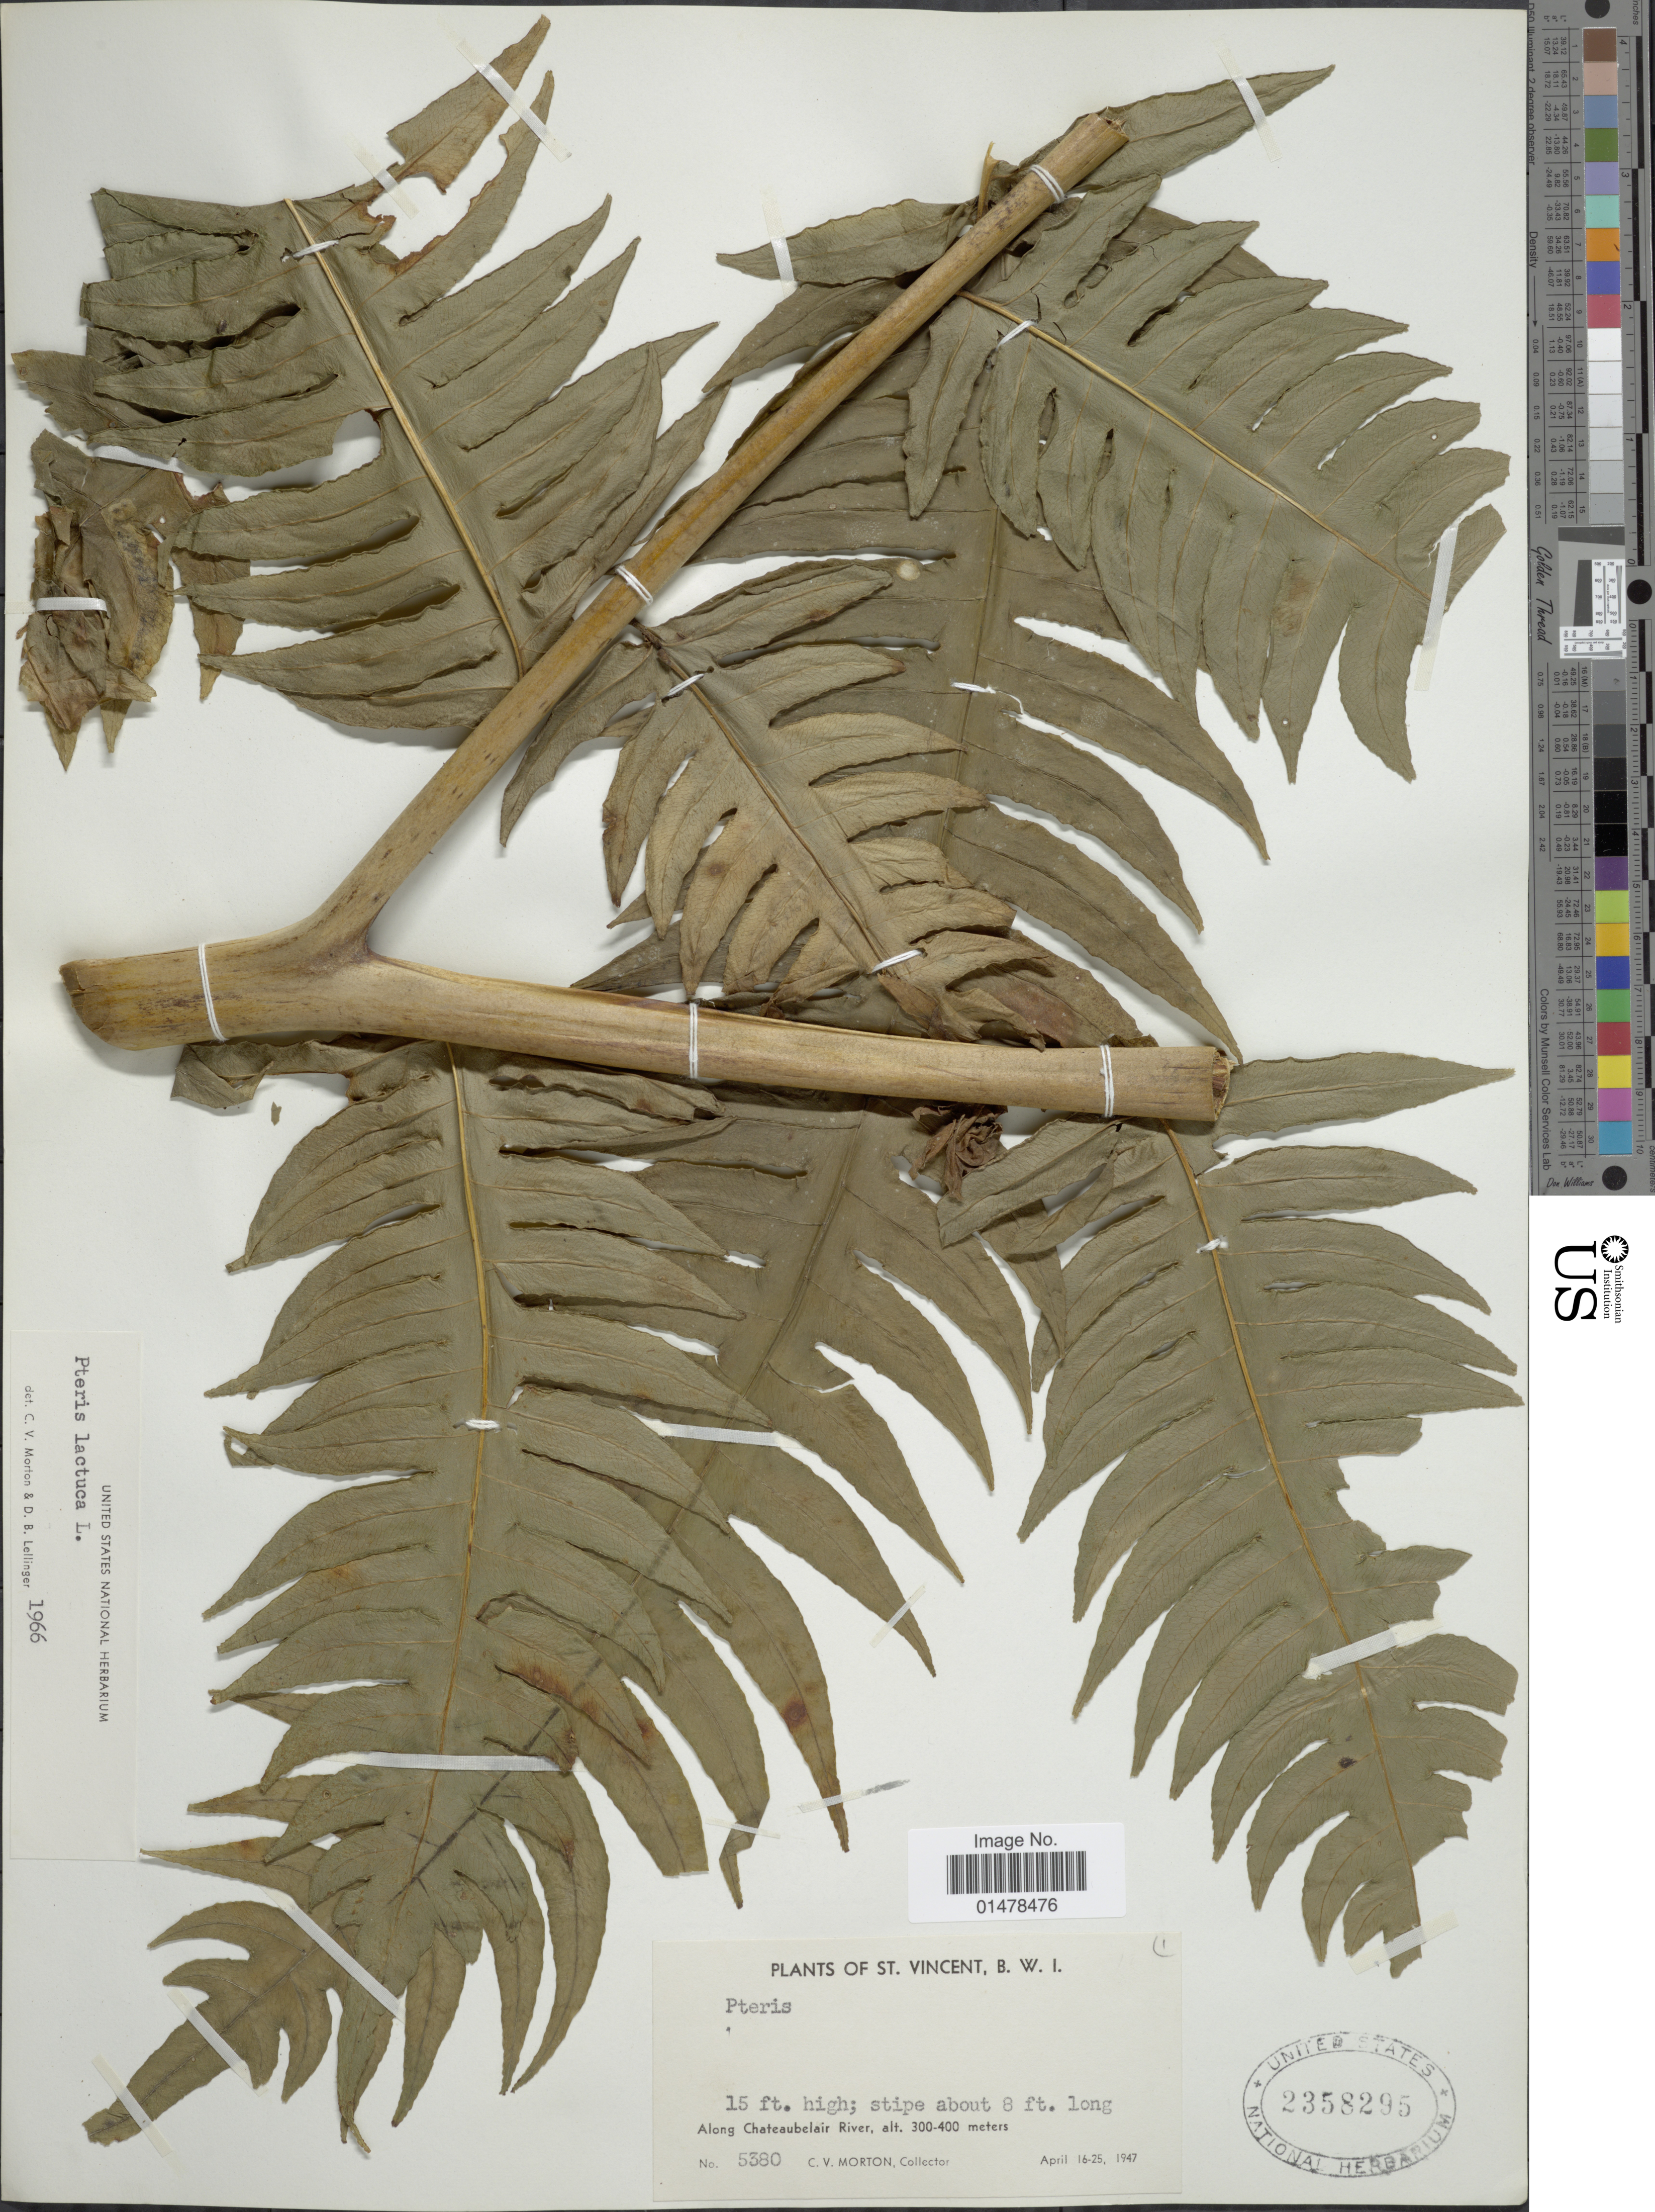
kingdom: Plantae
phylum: Tracheophyta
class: Polypodiopsida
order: Polypodiales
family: Pteridaceae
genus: Pteris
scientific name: Pteris arborea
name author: L.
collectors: C. V. Morton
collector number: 5380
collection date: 1947-04-16/1947-04-25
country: St. Vincent - Grenadines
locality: St. Vincent, B.W.I. Along Chateaubelair River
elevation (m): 300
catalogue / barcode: US 2358295